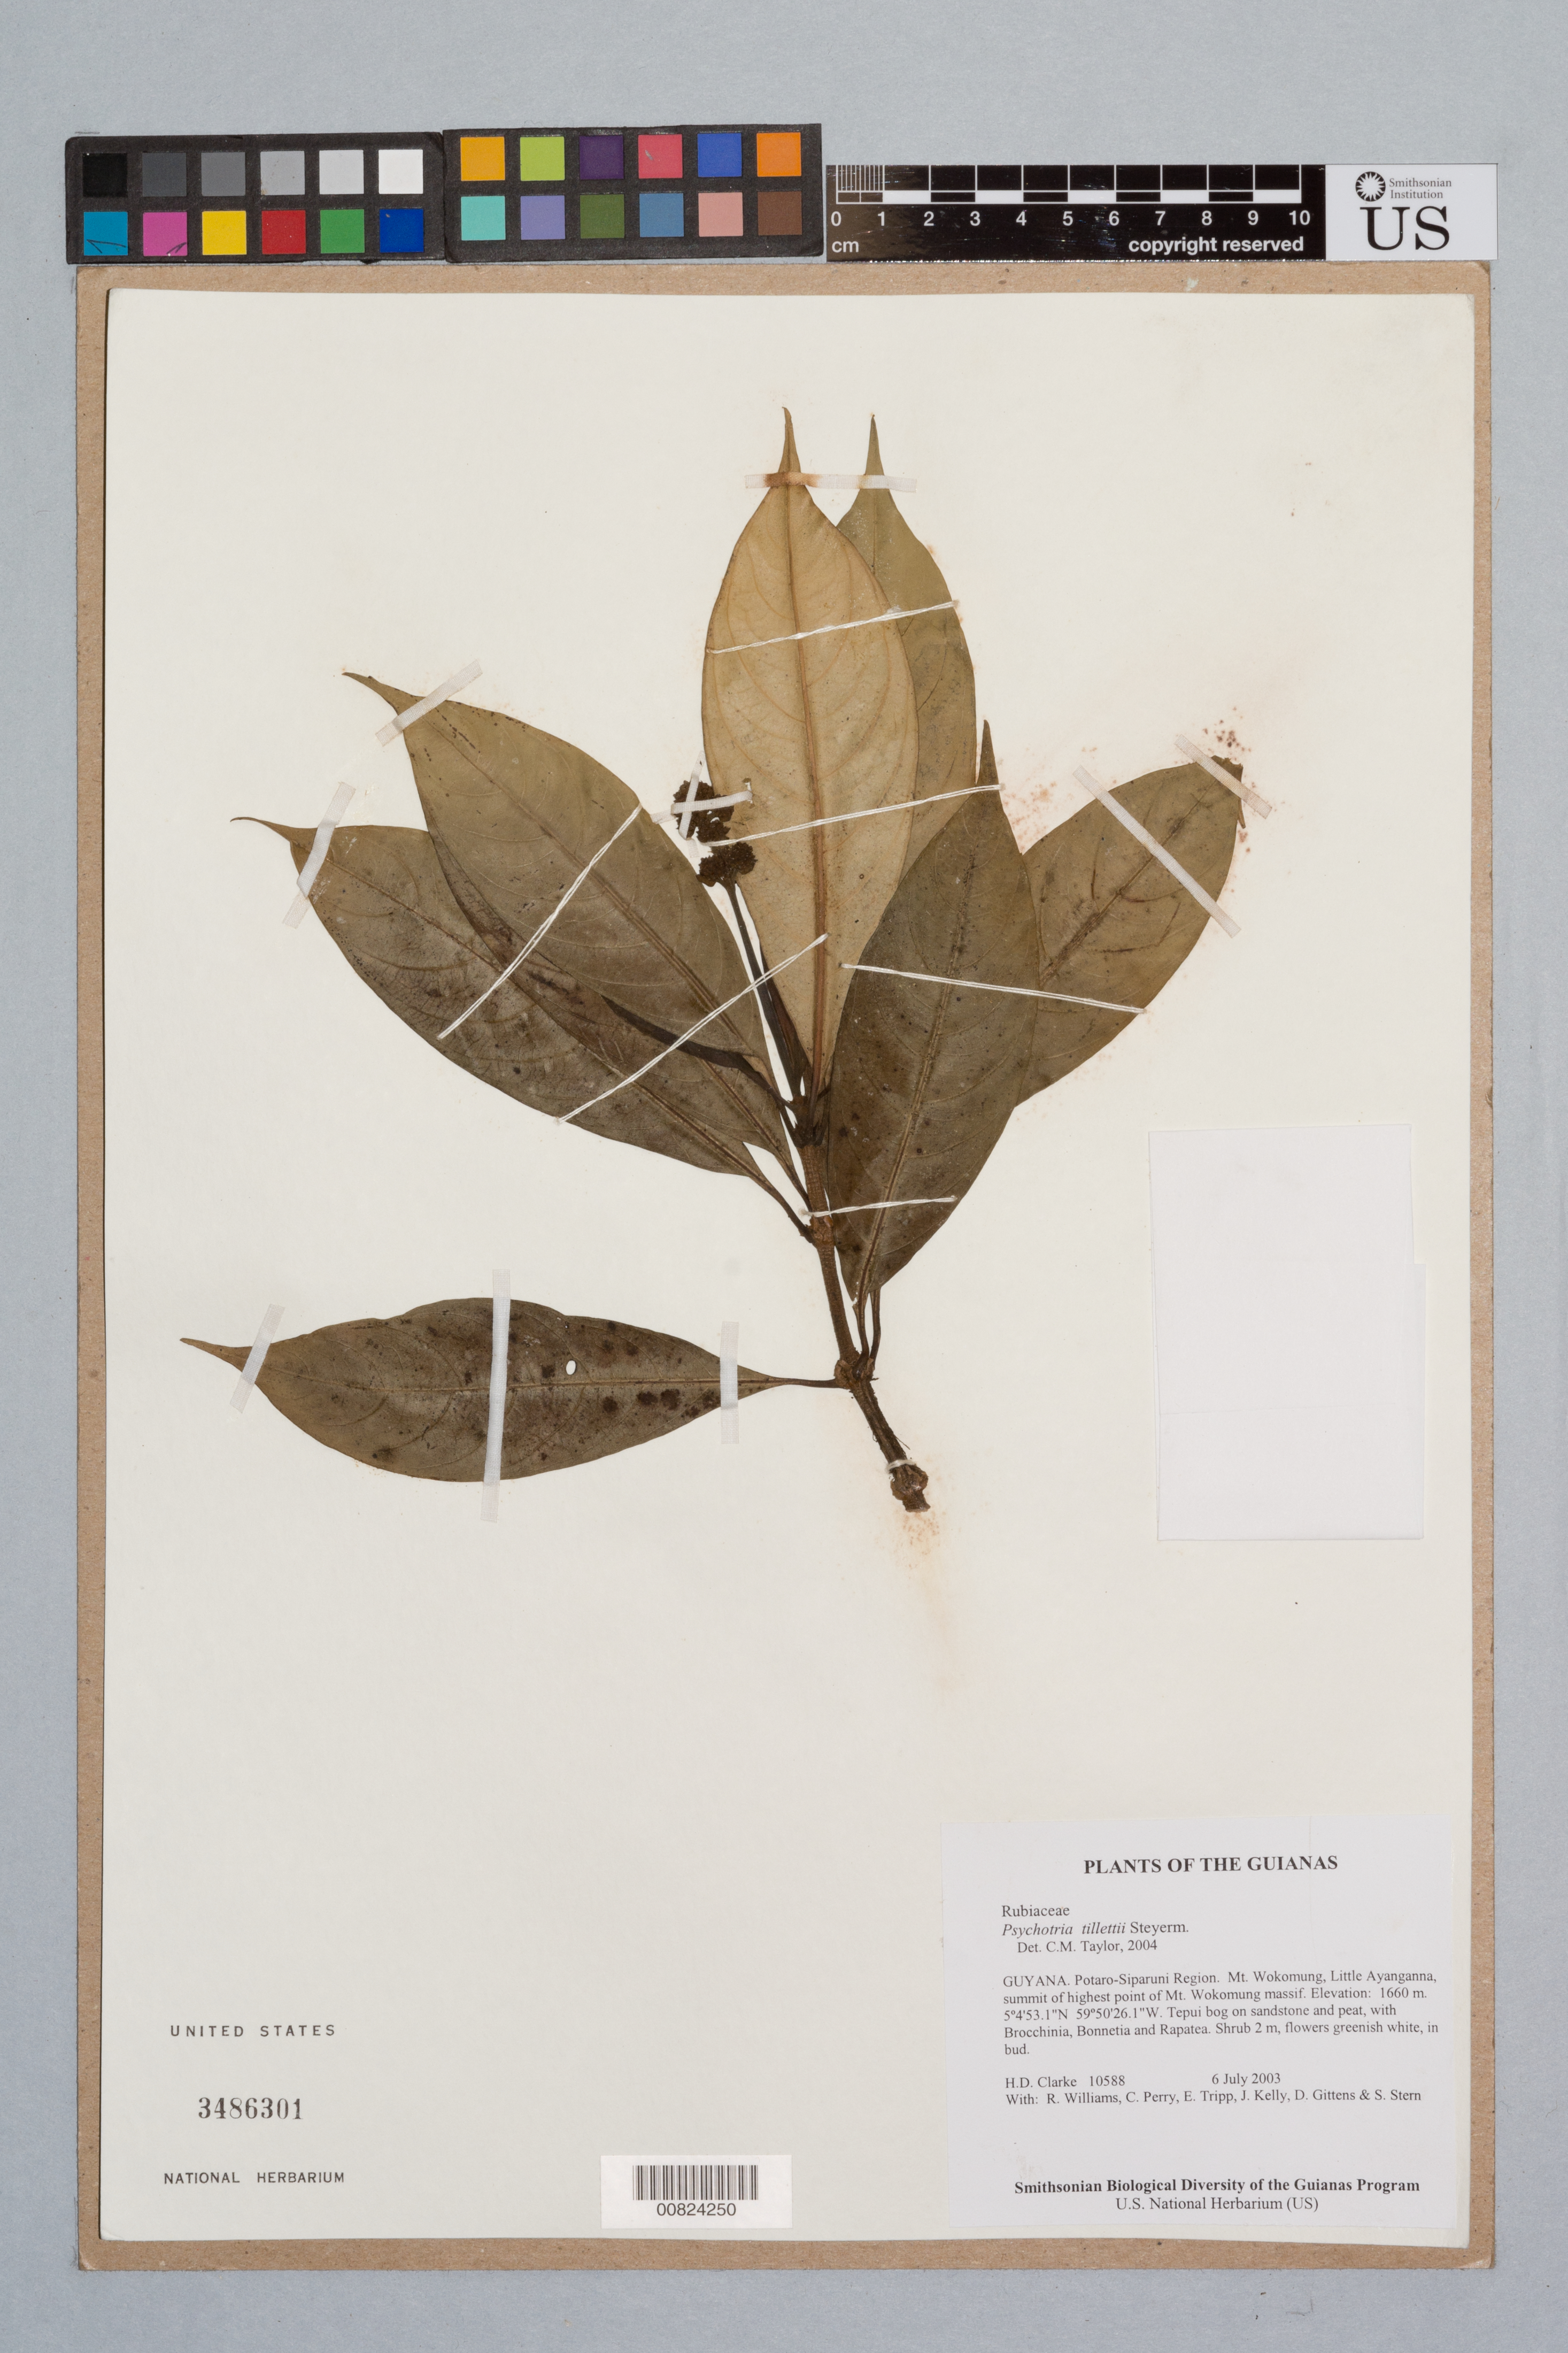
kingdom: Plantae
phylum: Tracheophyta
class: Magnoliopsida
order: Gentianales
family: Rubiaceae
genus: Psychotria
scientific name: Psychotria tillettii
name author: Steyerm.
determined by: Taylor, Charlotte M.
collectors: H. D. Clarke, R. Williams, C. Perry, E. Tripp, J. Kelly, D. Gittens & S. R. Stern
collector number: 10588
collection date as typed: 6 July 2003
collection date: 2003-07-06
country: Guyana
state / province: Potaro-Siparuni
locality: Mt. Wokomung, Little Ayanganna, summit of highest point of Mt. Wokomung massif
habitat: Tepui bog on sandstone and peat, with Brocchinia, Bonnetia and Rapatea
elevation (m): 1660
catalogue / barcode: US 3486301